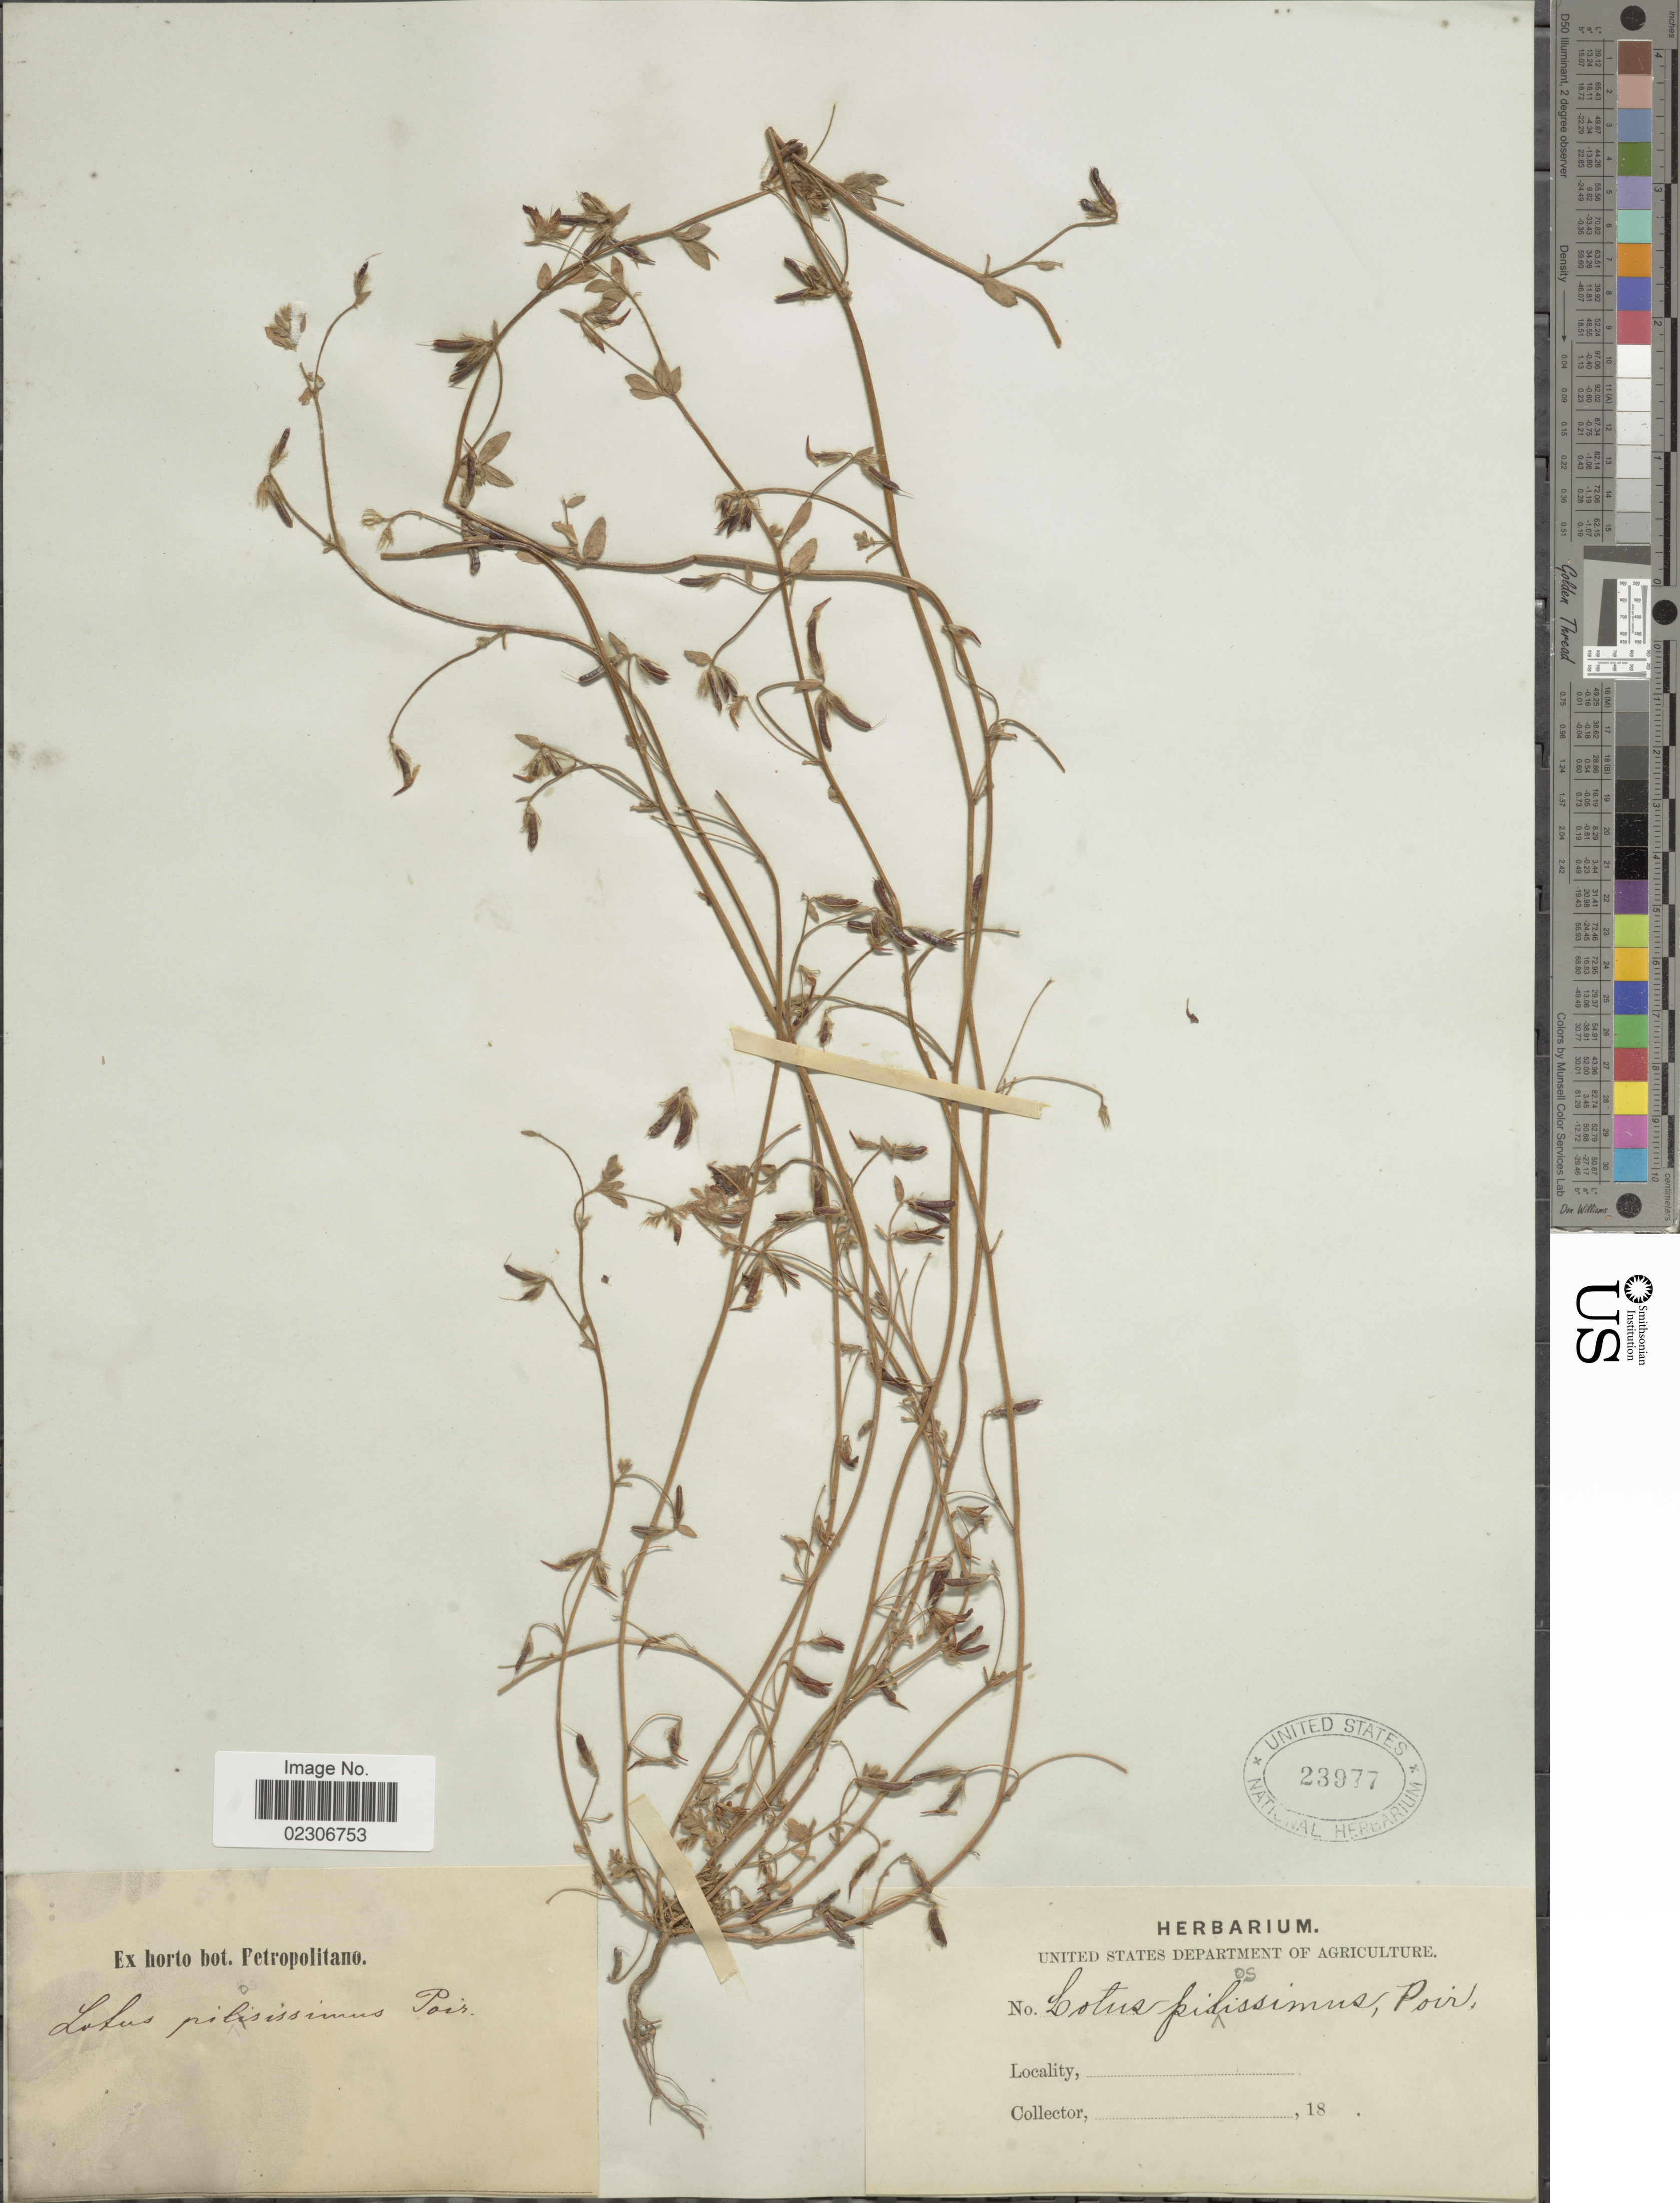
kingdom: Plantae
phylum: Tracheophyta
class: Magnoliopsida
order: Fabales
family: Fabaceae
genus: Lotus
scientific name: Lotus pilosissimus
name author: Poir.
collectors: ex Horto Bot. Petropolitano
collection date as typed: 18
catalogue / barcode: US 23977